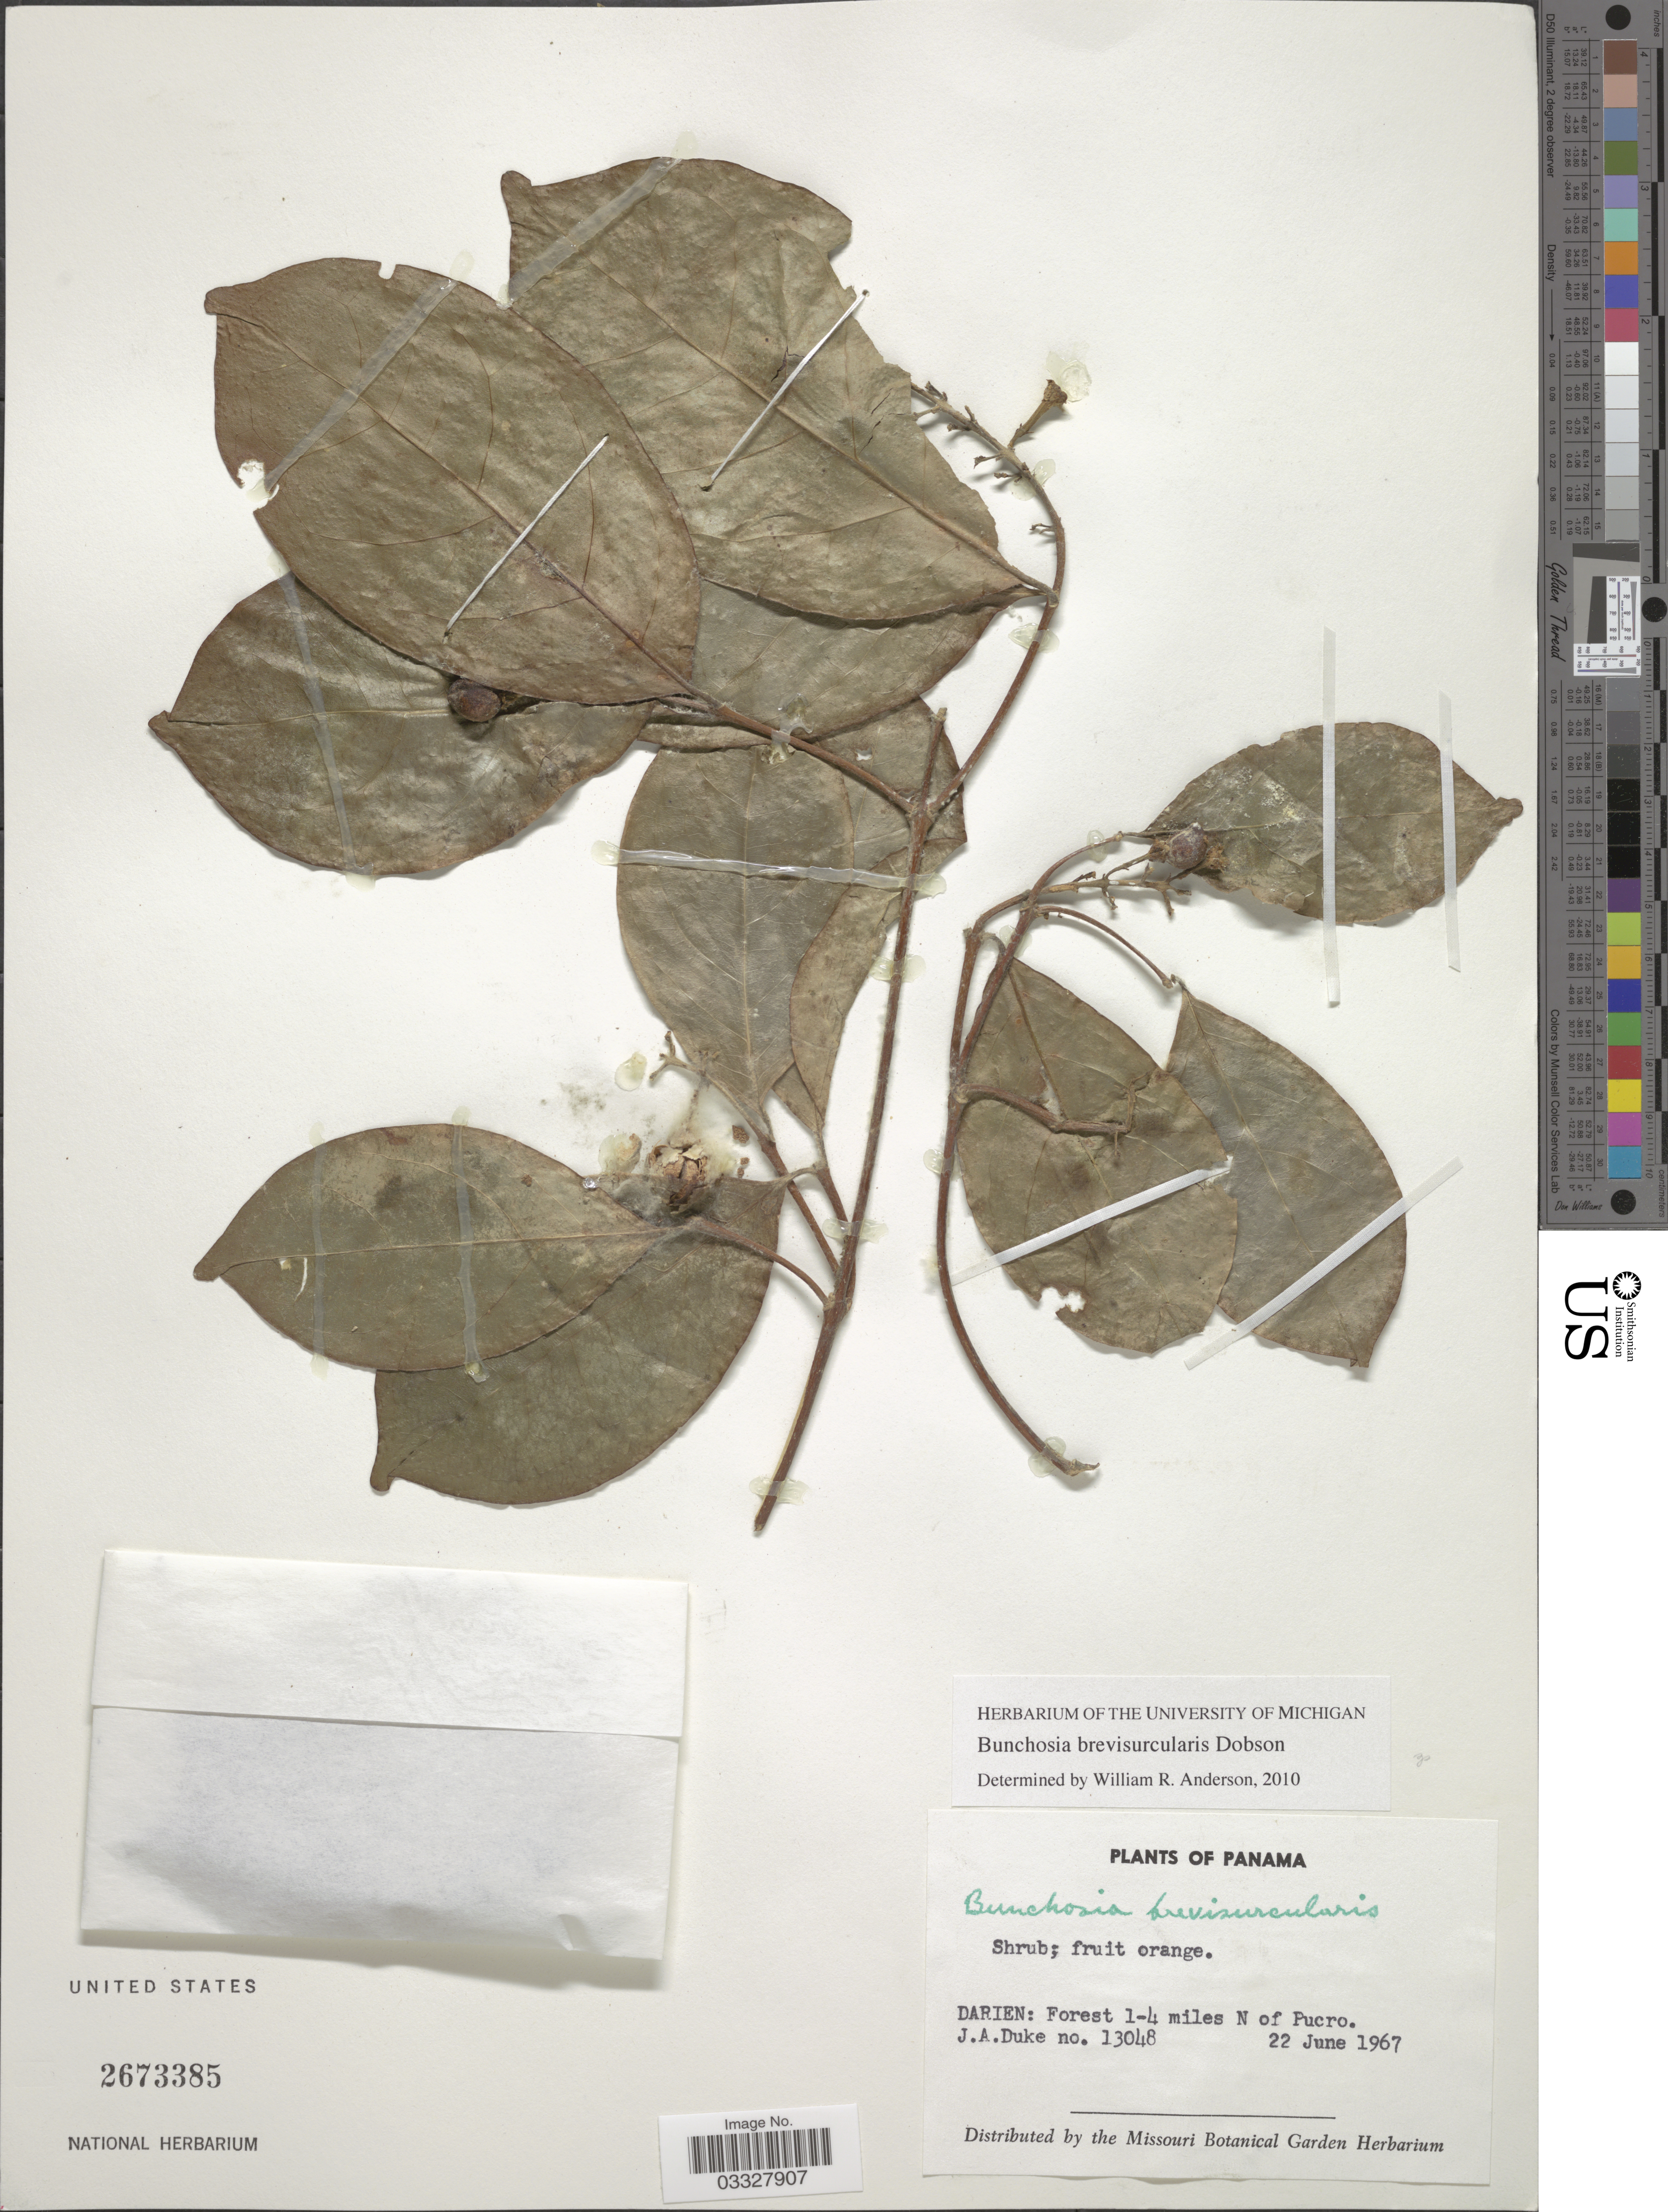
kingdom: Plantae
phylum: Tracheophyta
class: Magnoliopsida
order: Malpighiales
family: Malpighiaceae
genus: Bunchosia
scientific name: Bunchosia brevisurcularis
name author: Dobson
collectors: J. A. Duke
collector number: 13048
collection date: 1967-06-22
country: Panama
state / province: Darién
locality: Forest 1-4 miles N of Pucro.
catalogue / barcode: US 2673385